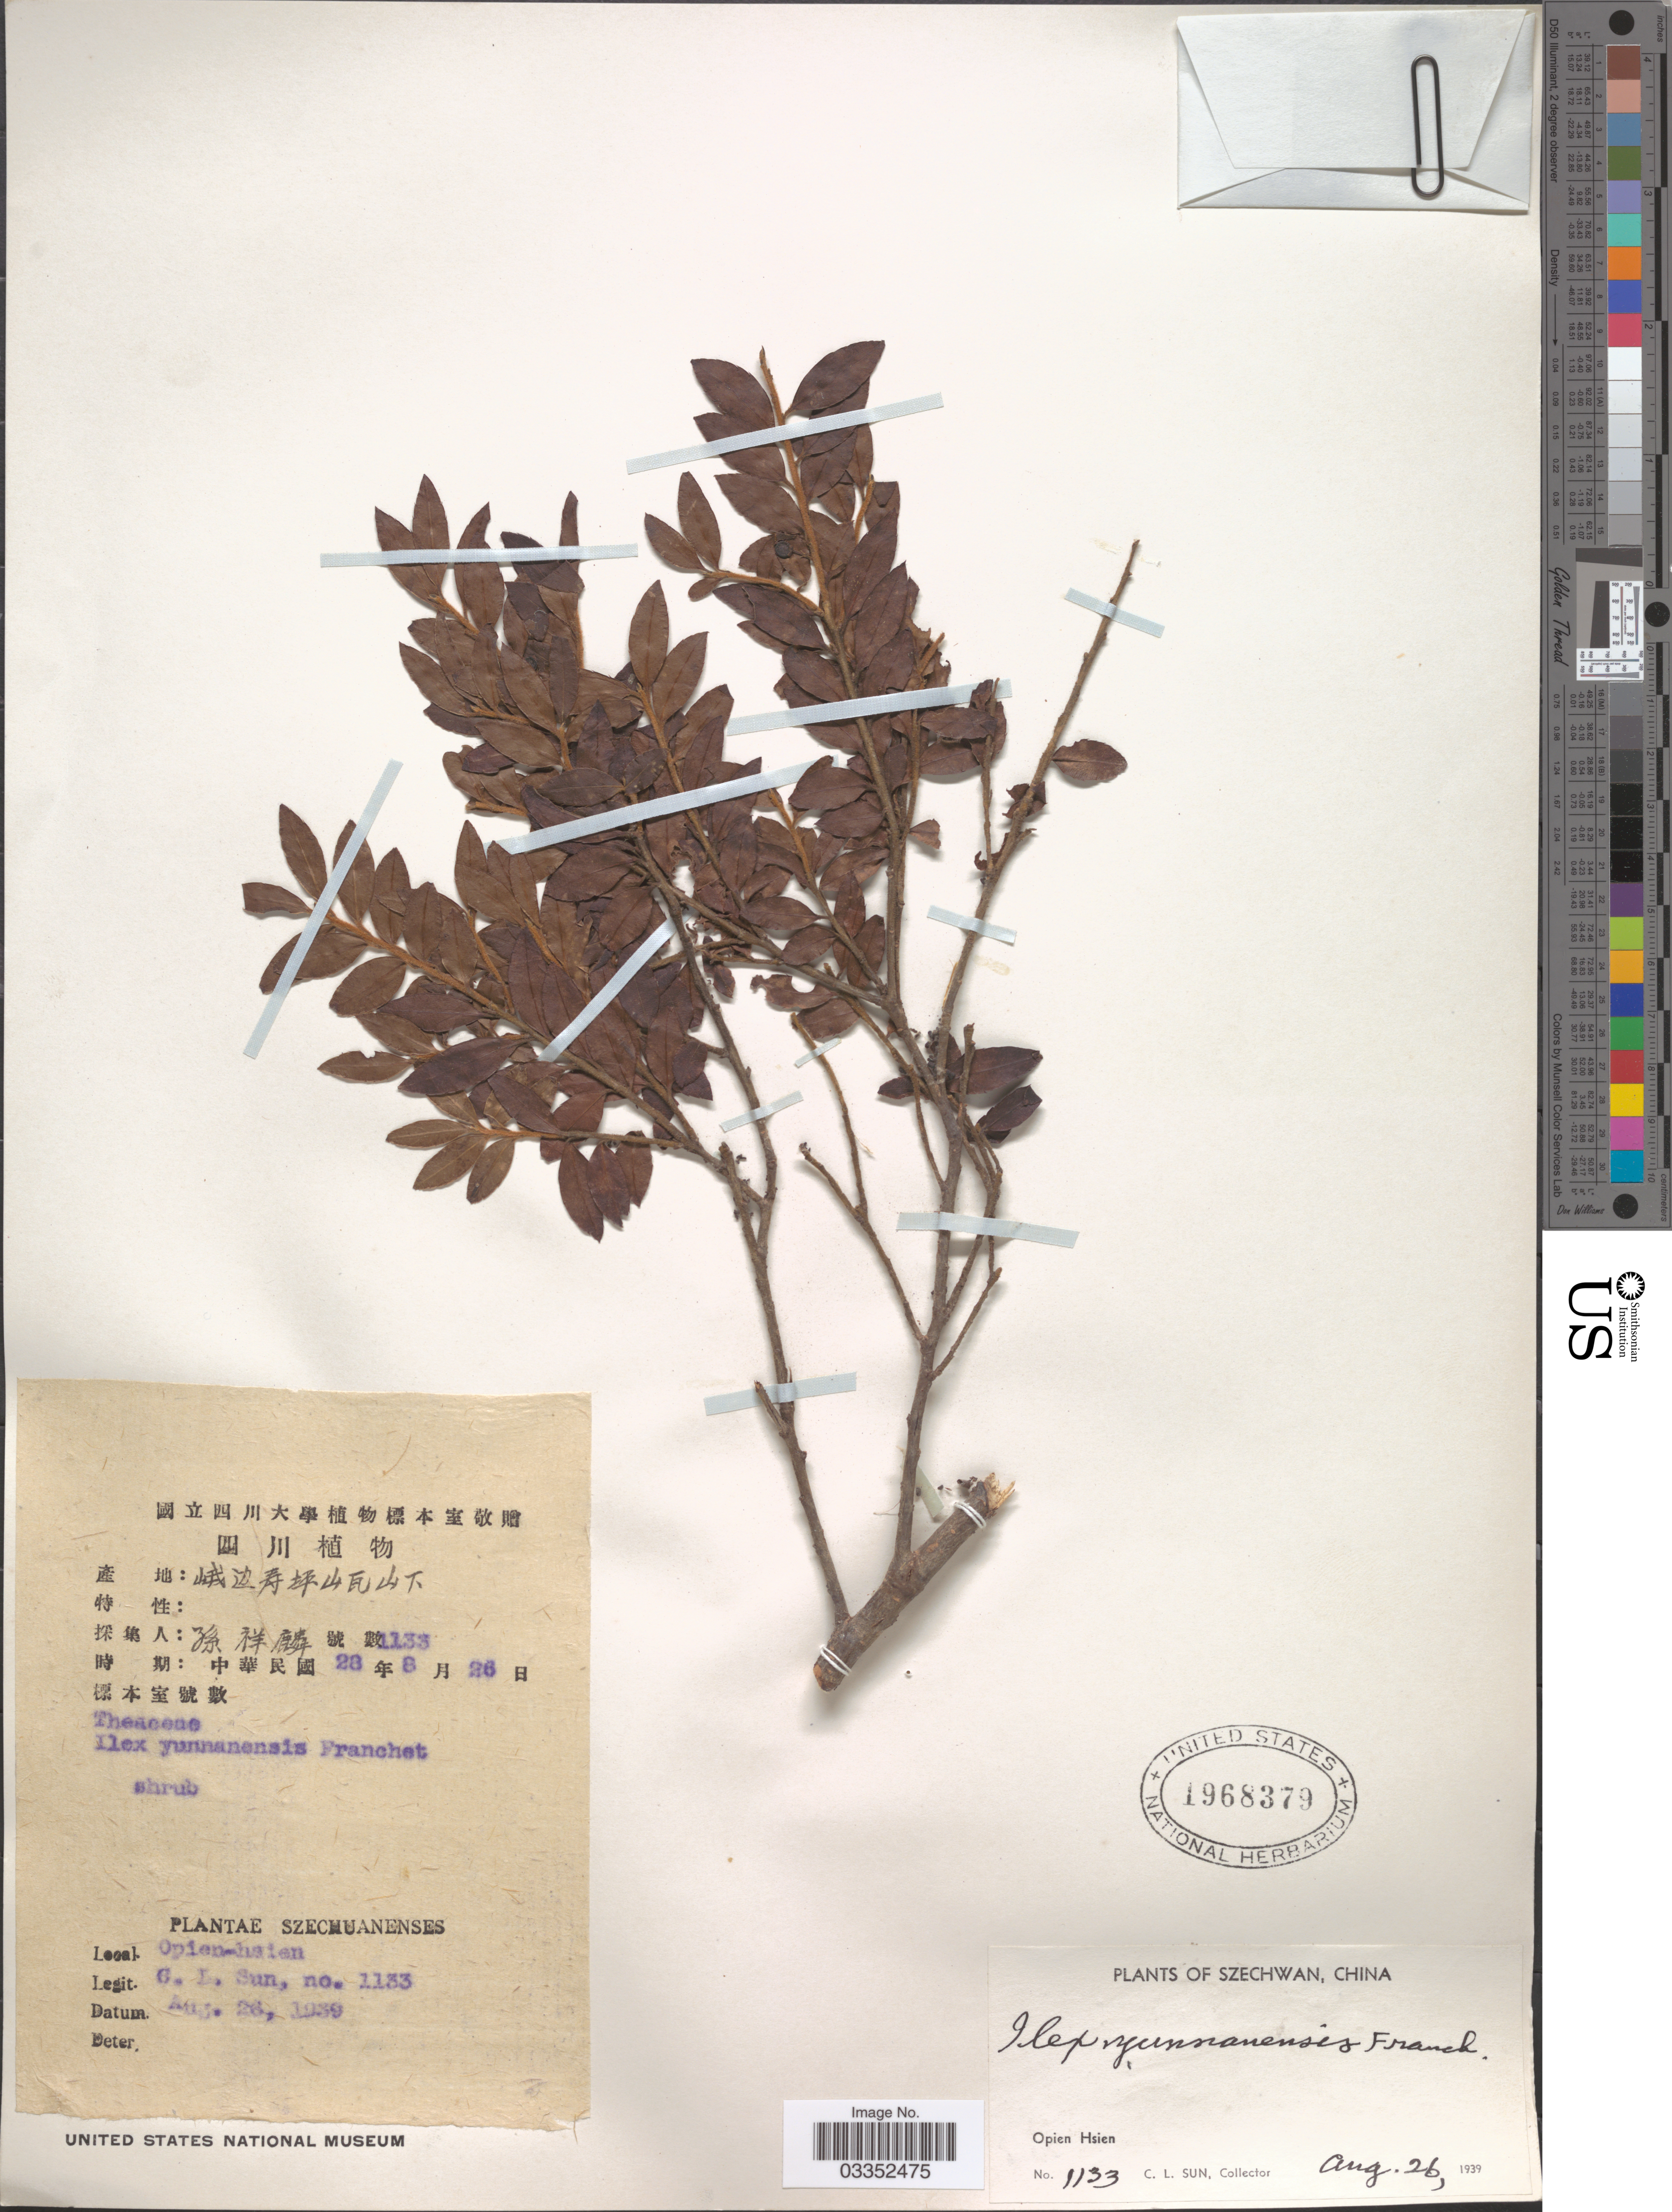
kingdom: Plantae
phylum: Tracheophyta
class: Magnoliopsida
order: Aquifoliales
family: Aquifoliaceae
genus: Ilex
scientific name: Ilex yunnanensis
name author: Franch.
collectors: C. Sun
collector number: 1133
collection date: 1939-08-26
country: China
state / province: Sichuan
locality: Szechwan, Omei Hsien.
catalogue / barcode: US 1968379